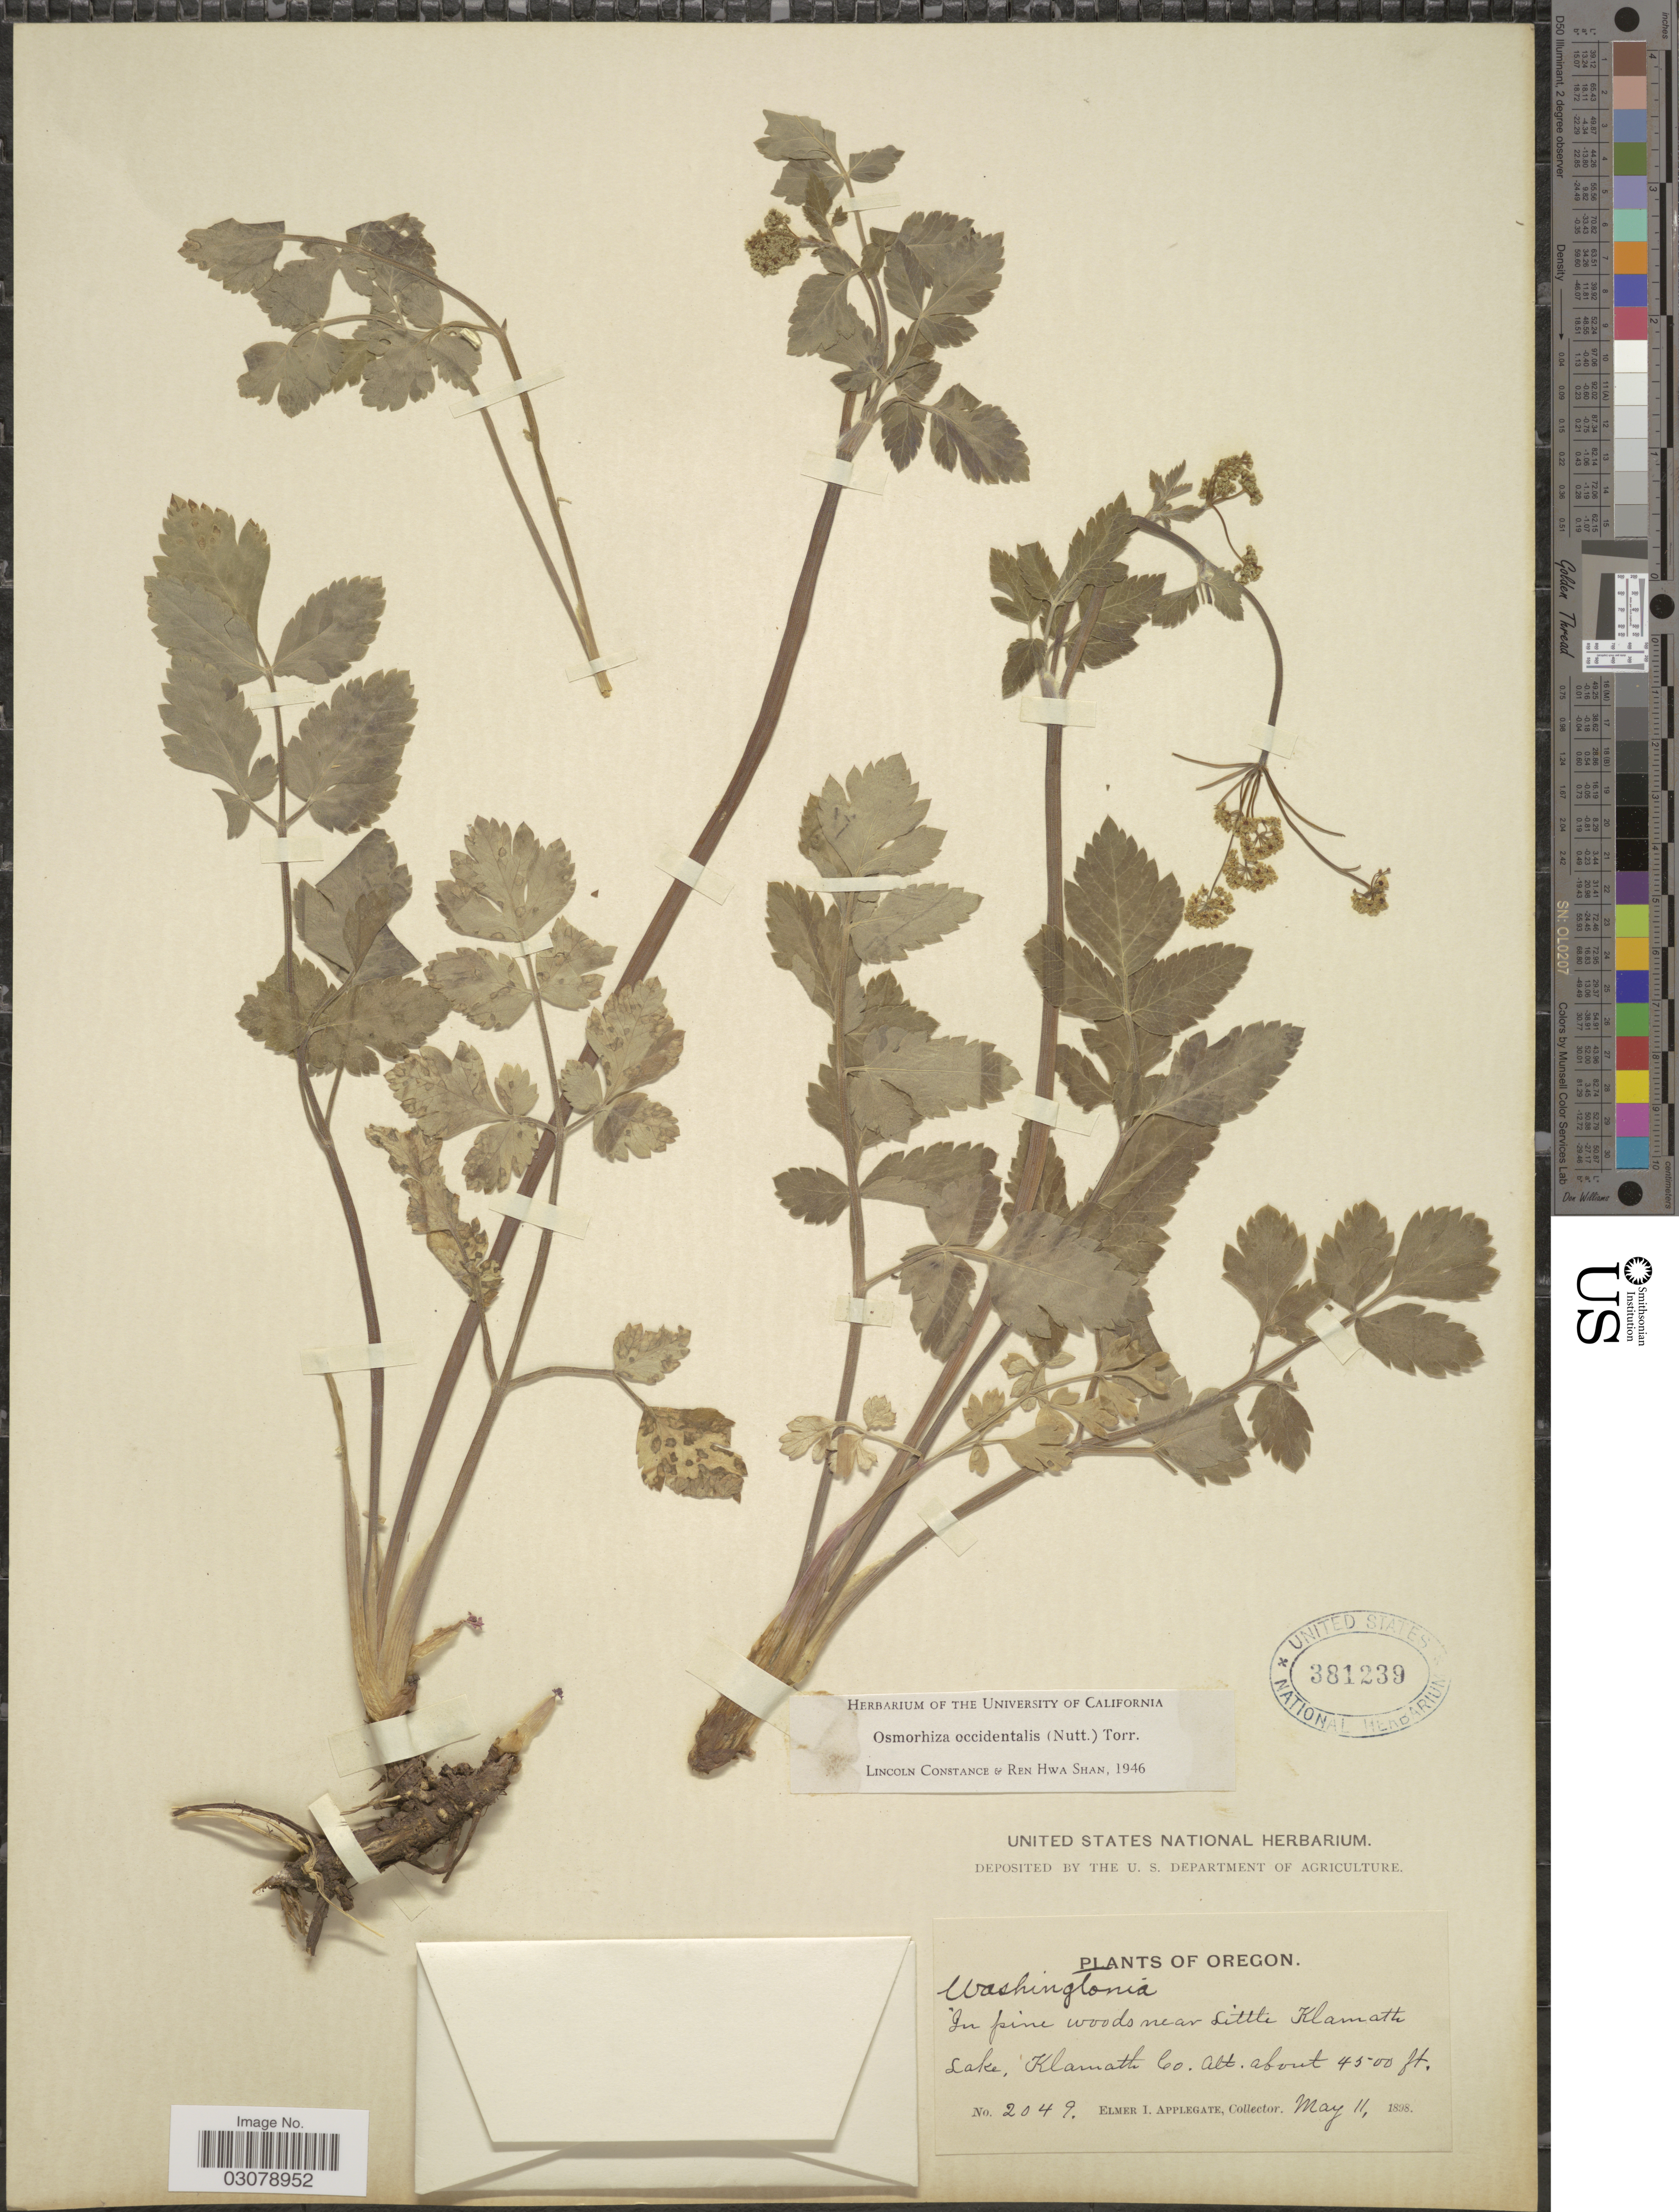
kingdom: Plantae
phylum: Tracheophyta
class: Magnoliopsida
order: Apiales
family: Apiaceae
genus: Osmorhiza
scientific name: Osmorhiza occidentalis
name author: (Nutt.) Torr.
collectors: E. I. Applegate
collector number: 2049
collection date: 1898-05-11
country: United States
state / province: Oregon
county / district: Klamath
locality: In pine woods near Little Klamath Lake, Klamath Co.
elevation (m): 1372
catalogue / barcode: US 381239